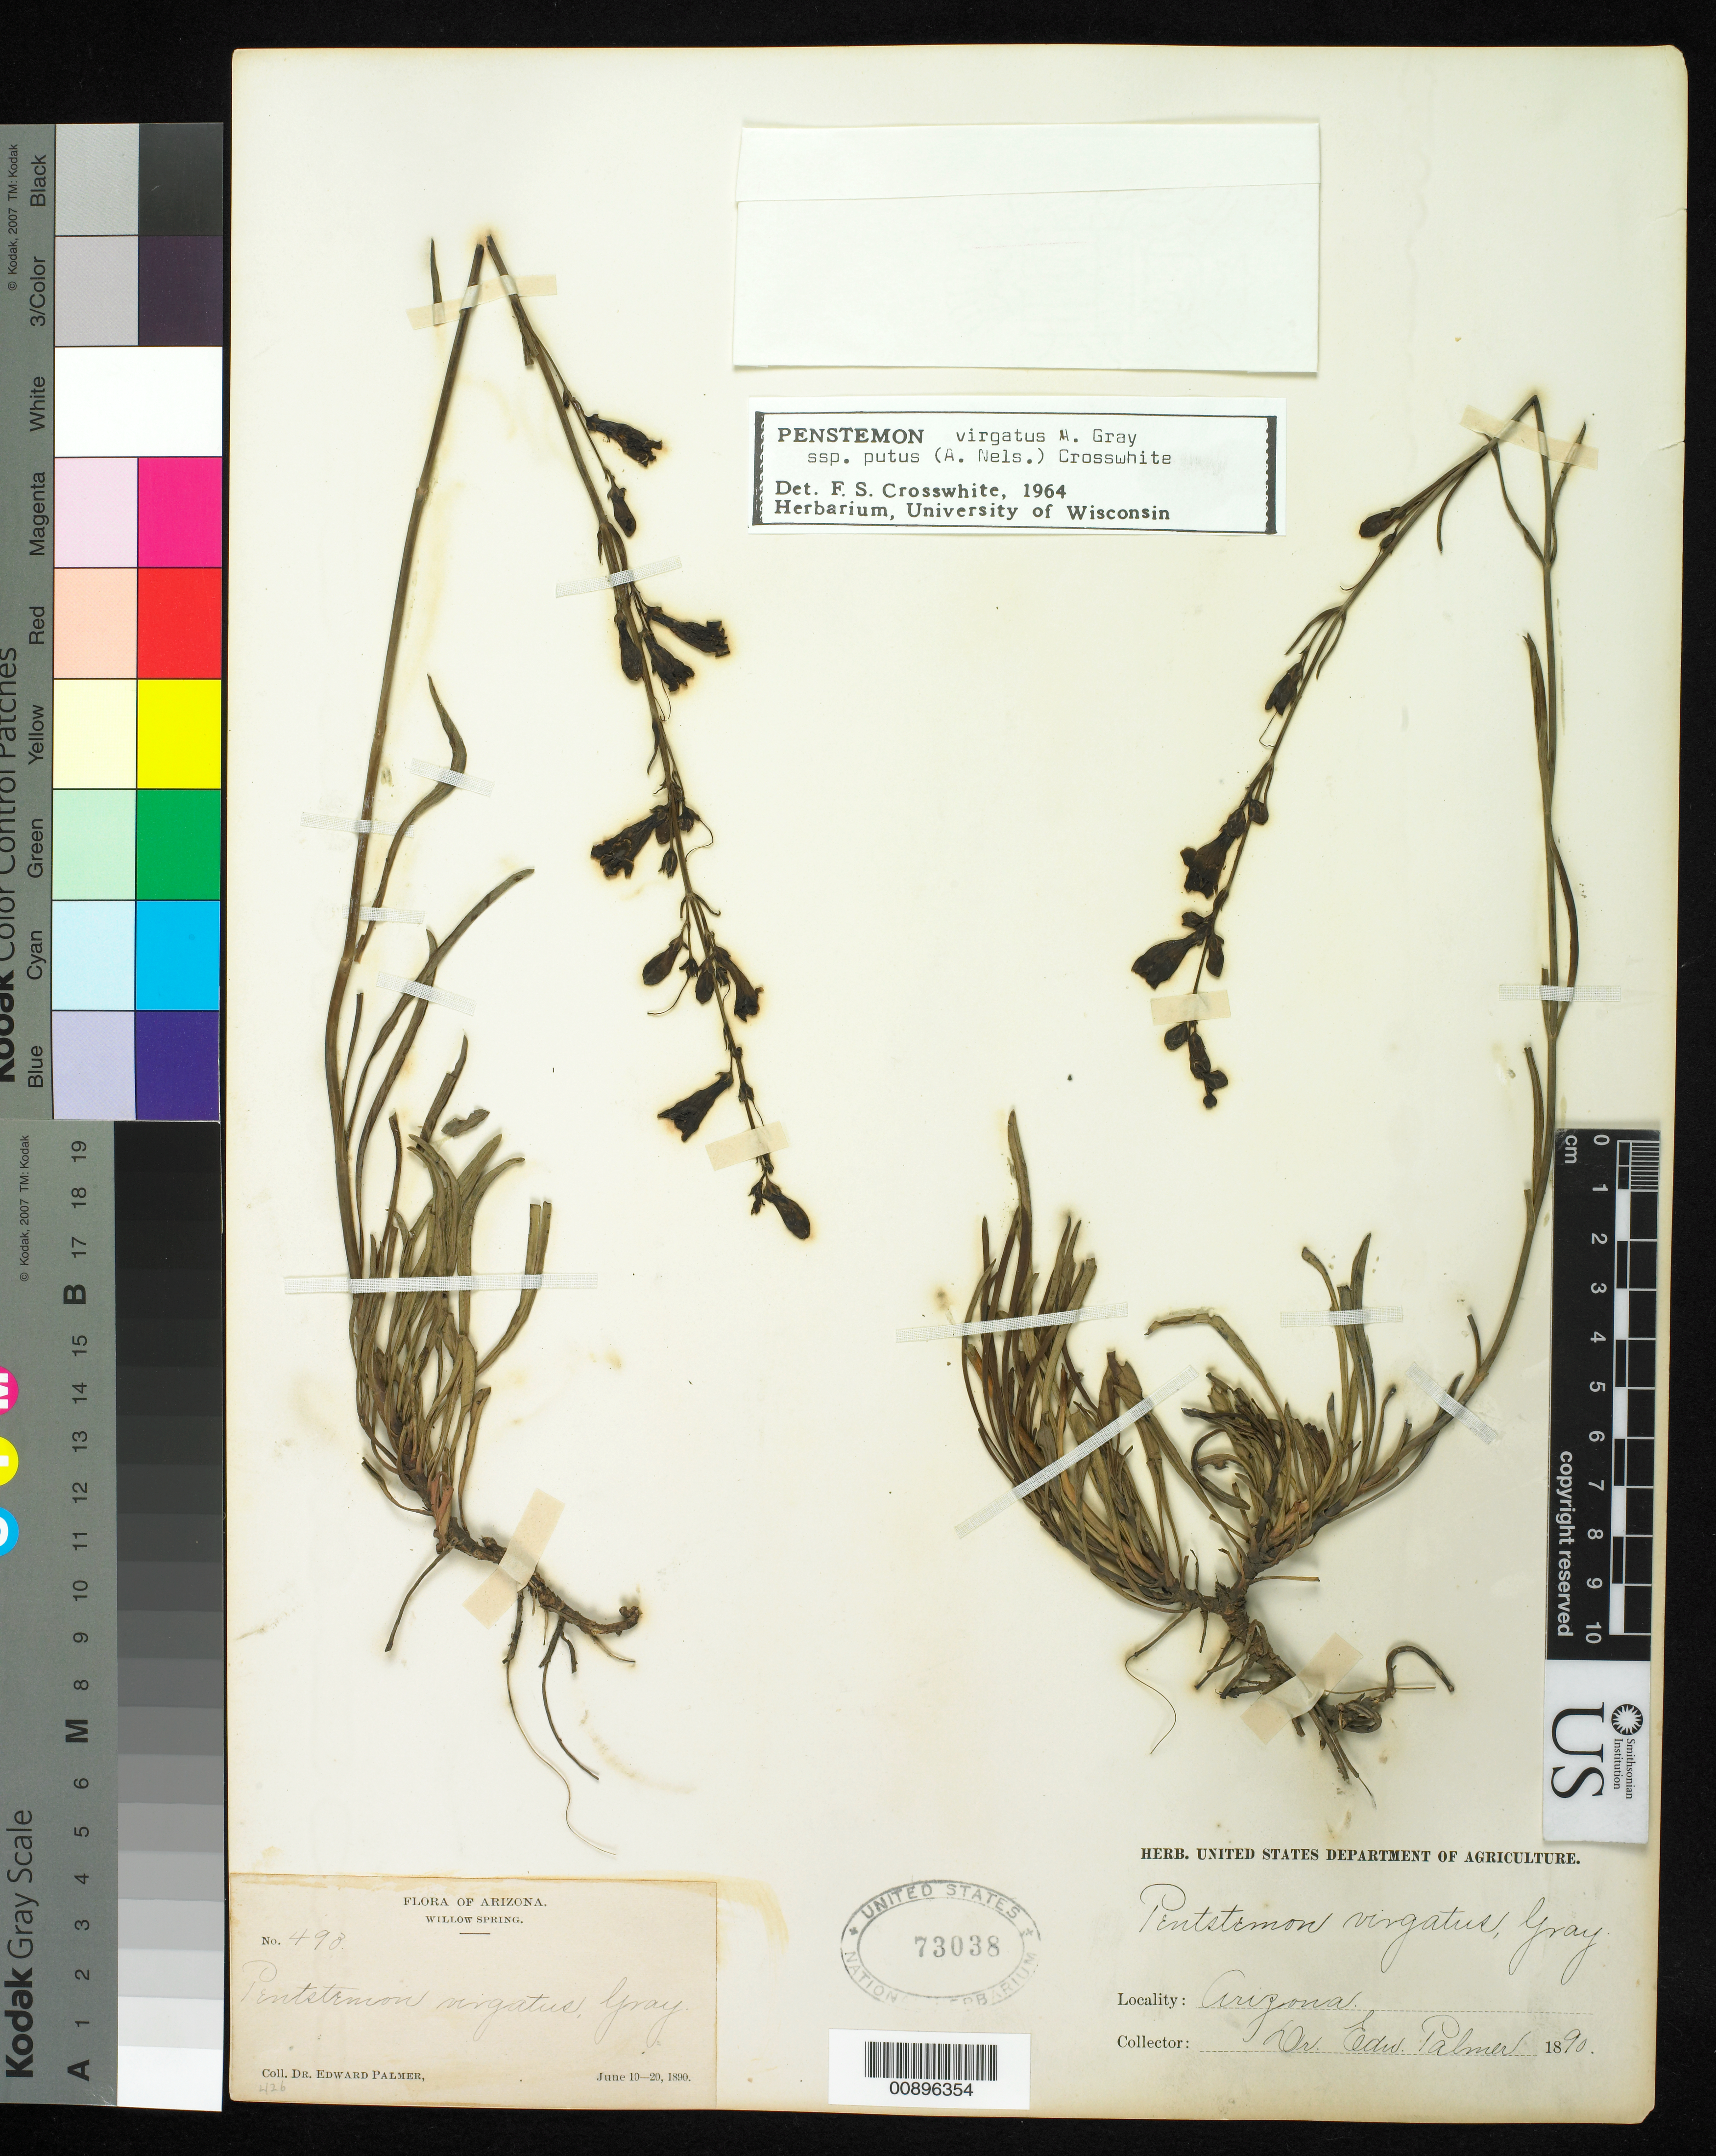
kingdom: Plantae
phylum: Tracheophyta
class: Magnoliopsida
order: Lamiales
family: Plantaginaceae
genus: Penstemon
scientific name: Penstemon virgatus subsp. putus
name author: (A. Nelson) Crosswh.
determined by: Crosswhite, F. S.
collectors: E. Palmer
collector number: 493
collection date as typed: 10 Jun 1890 to 20 Jun 1890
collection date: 1890-06-10/1890-06-20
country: United States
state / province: Arizona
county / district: Coconino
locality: Willow Spring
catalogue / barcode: US 73038